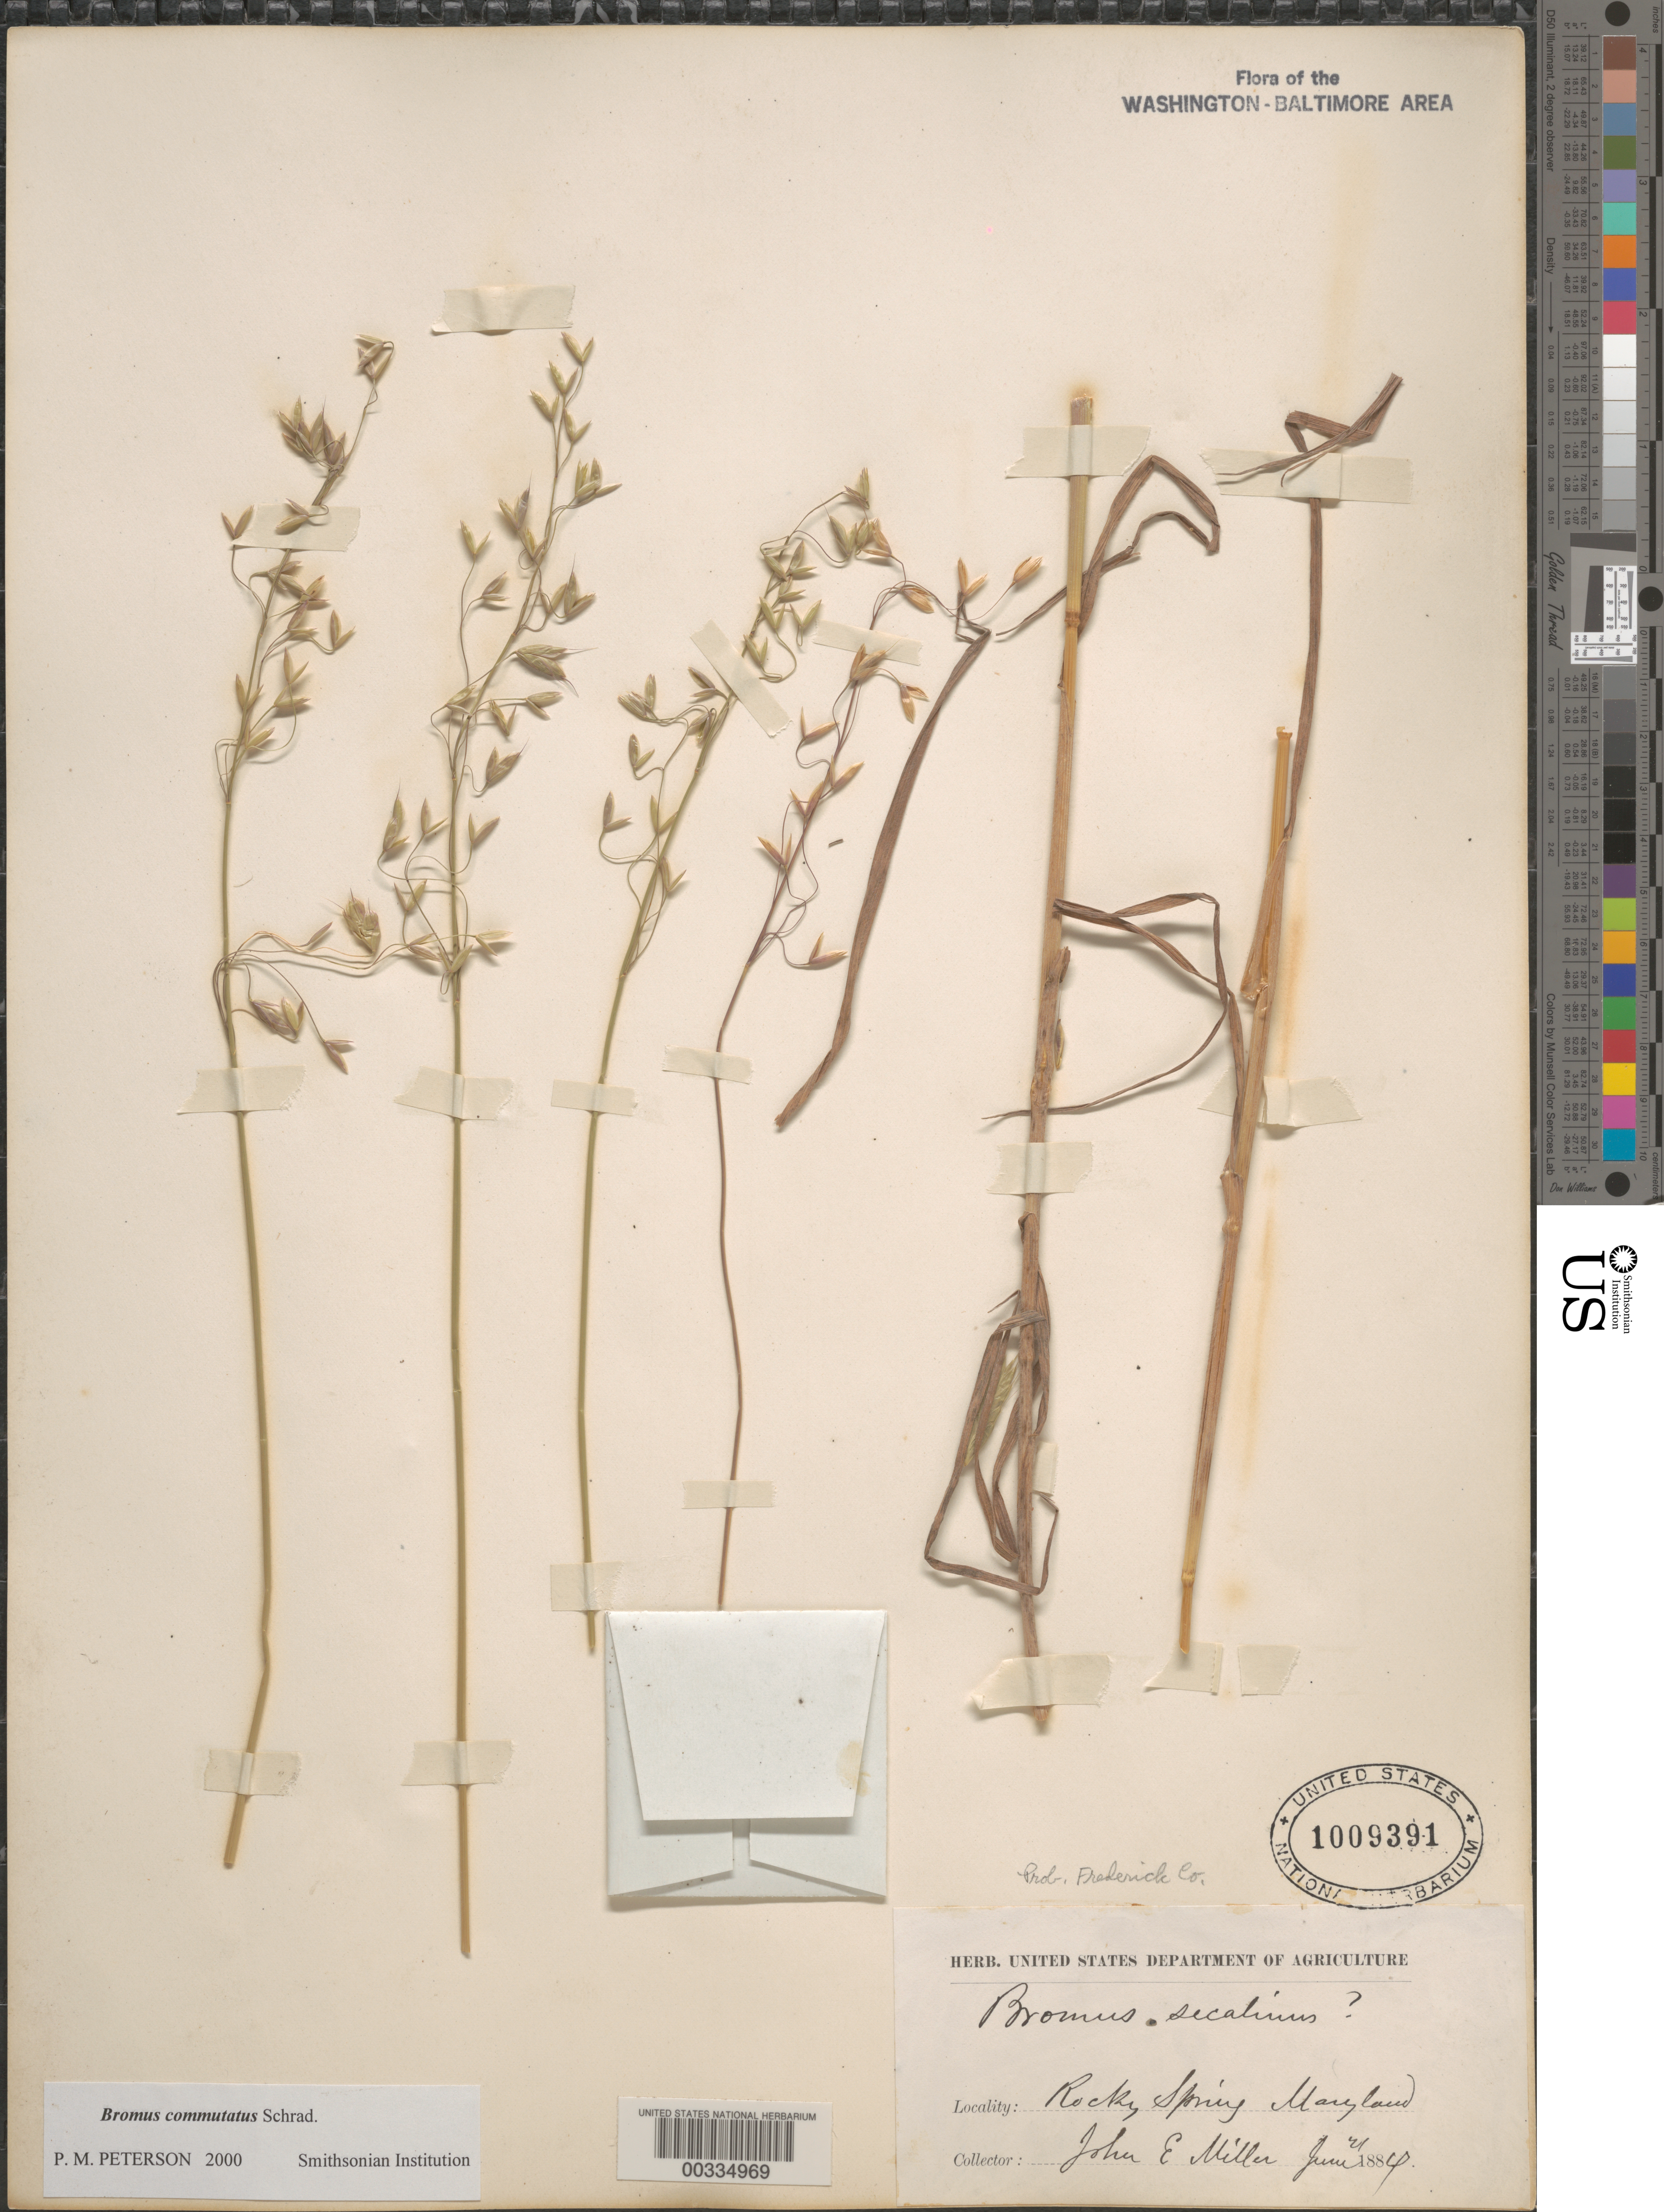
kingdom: Plantae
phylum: Tracheophyta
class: Liliopsida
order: Poales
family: Poaceae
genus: Bromus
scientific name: Bromus commutatus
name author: Schrad.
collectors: J. E. Miller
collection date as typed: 21 Jun 1884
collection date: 1884-06-21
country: United States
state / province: Maryland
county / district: Frederick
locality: Rocky Spring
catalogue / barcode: US 1009391